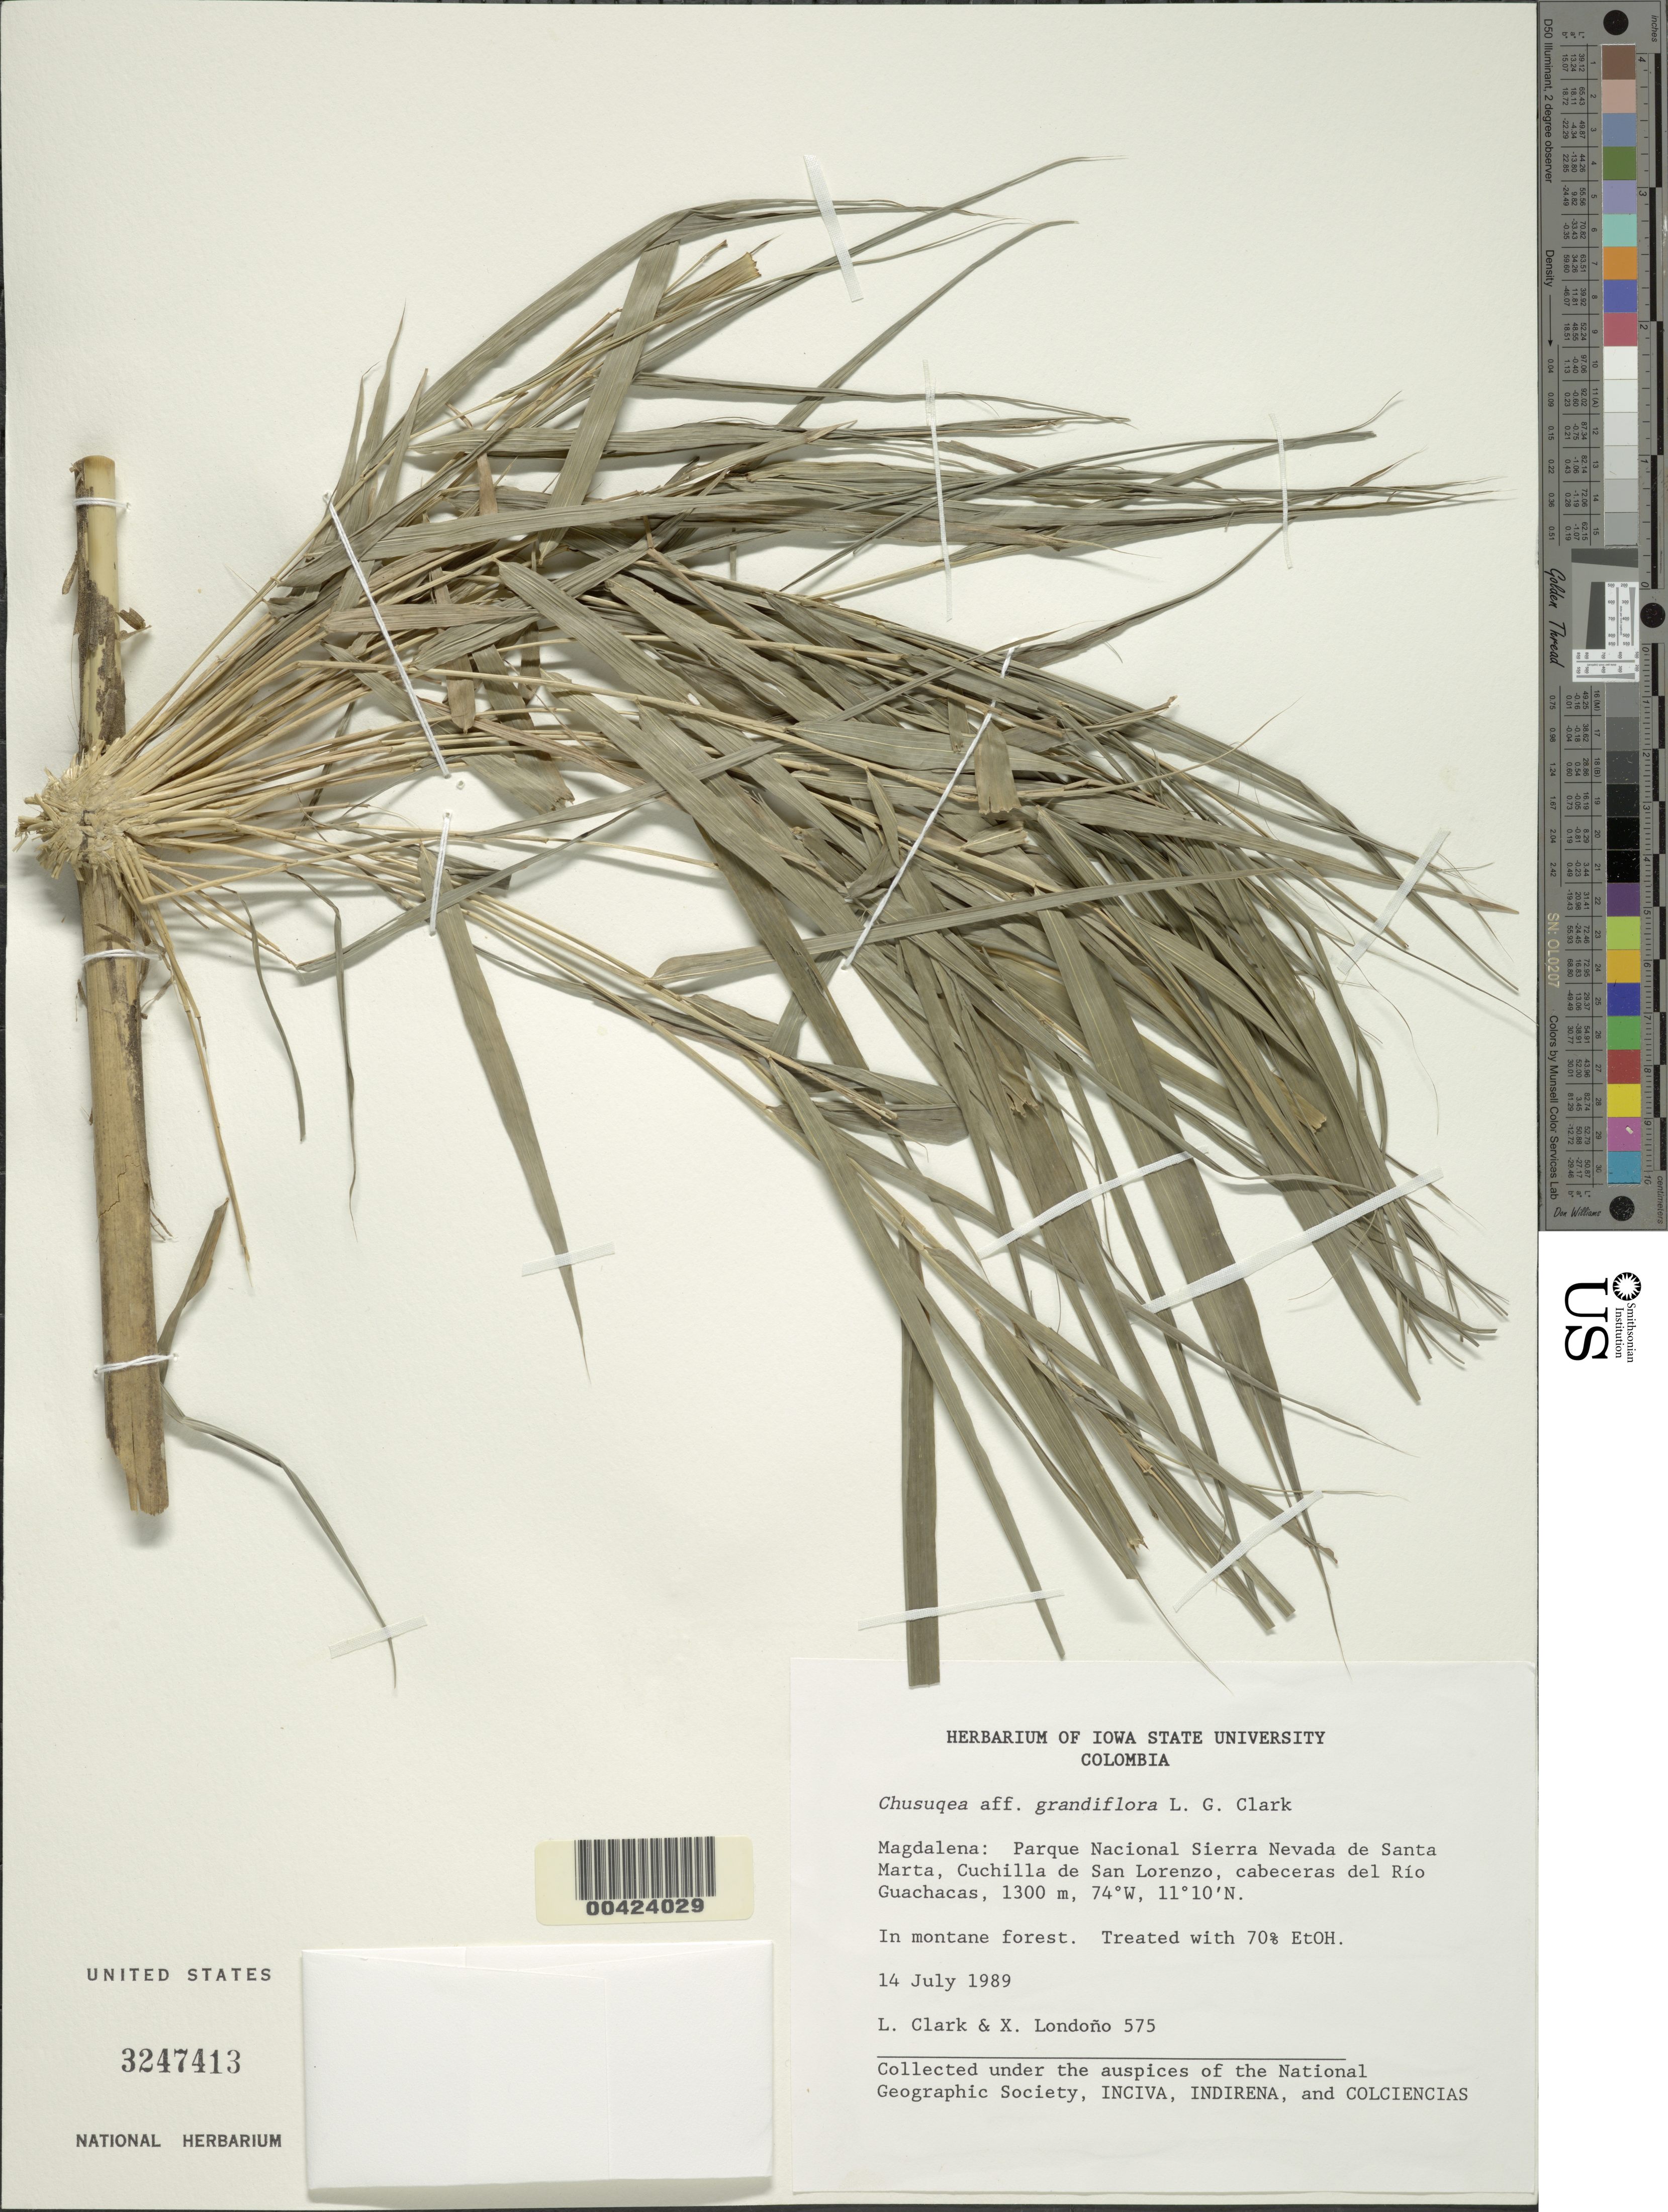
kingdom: Plantae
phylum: Tracheophyta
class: Liliopsida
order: Poales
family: Poaceae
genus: Chusquea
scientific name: Chusquea grandiflora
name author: L.G. Clark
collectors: L. G. Clark & X. Londoño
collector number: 575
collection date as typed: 14 Jul 1989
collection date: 1989-07-14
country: Colombia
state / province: Magdalena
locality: Rio guachacas, cabaceras del; Parque Nacional de Sierra Nevada de Santa Marta, cuchill de San Lorenzo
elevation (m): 1300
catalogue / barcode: US 3247413